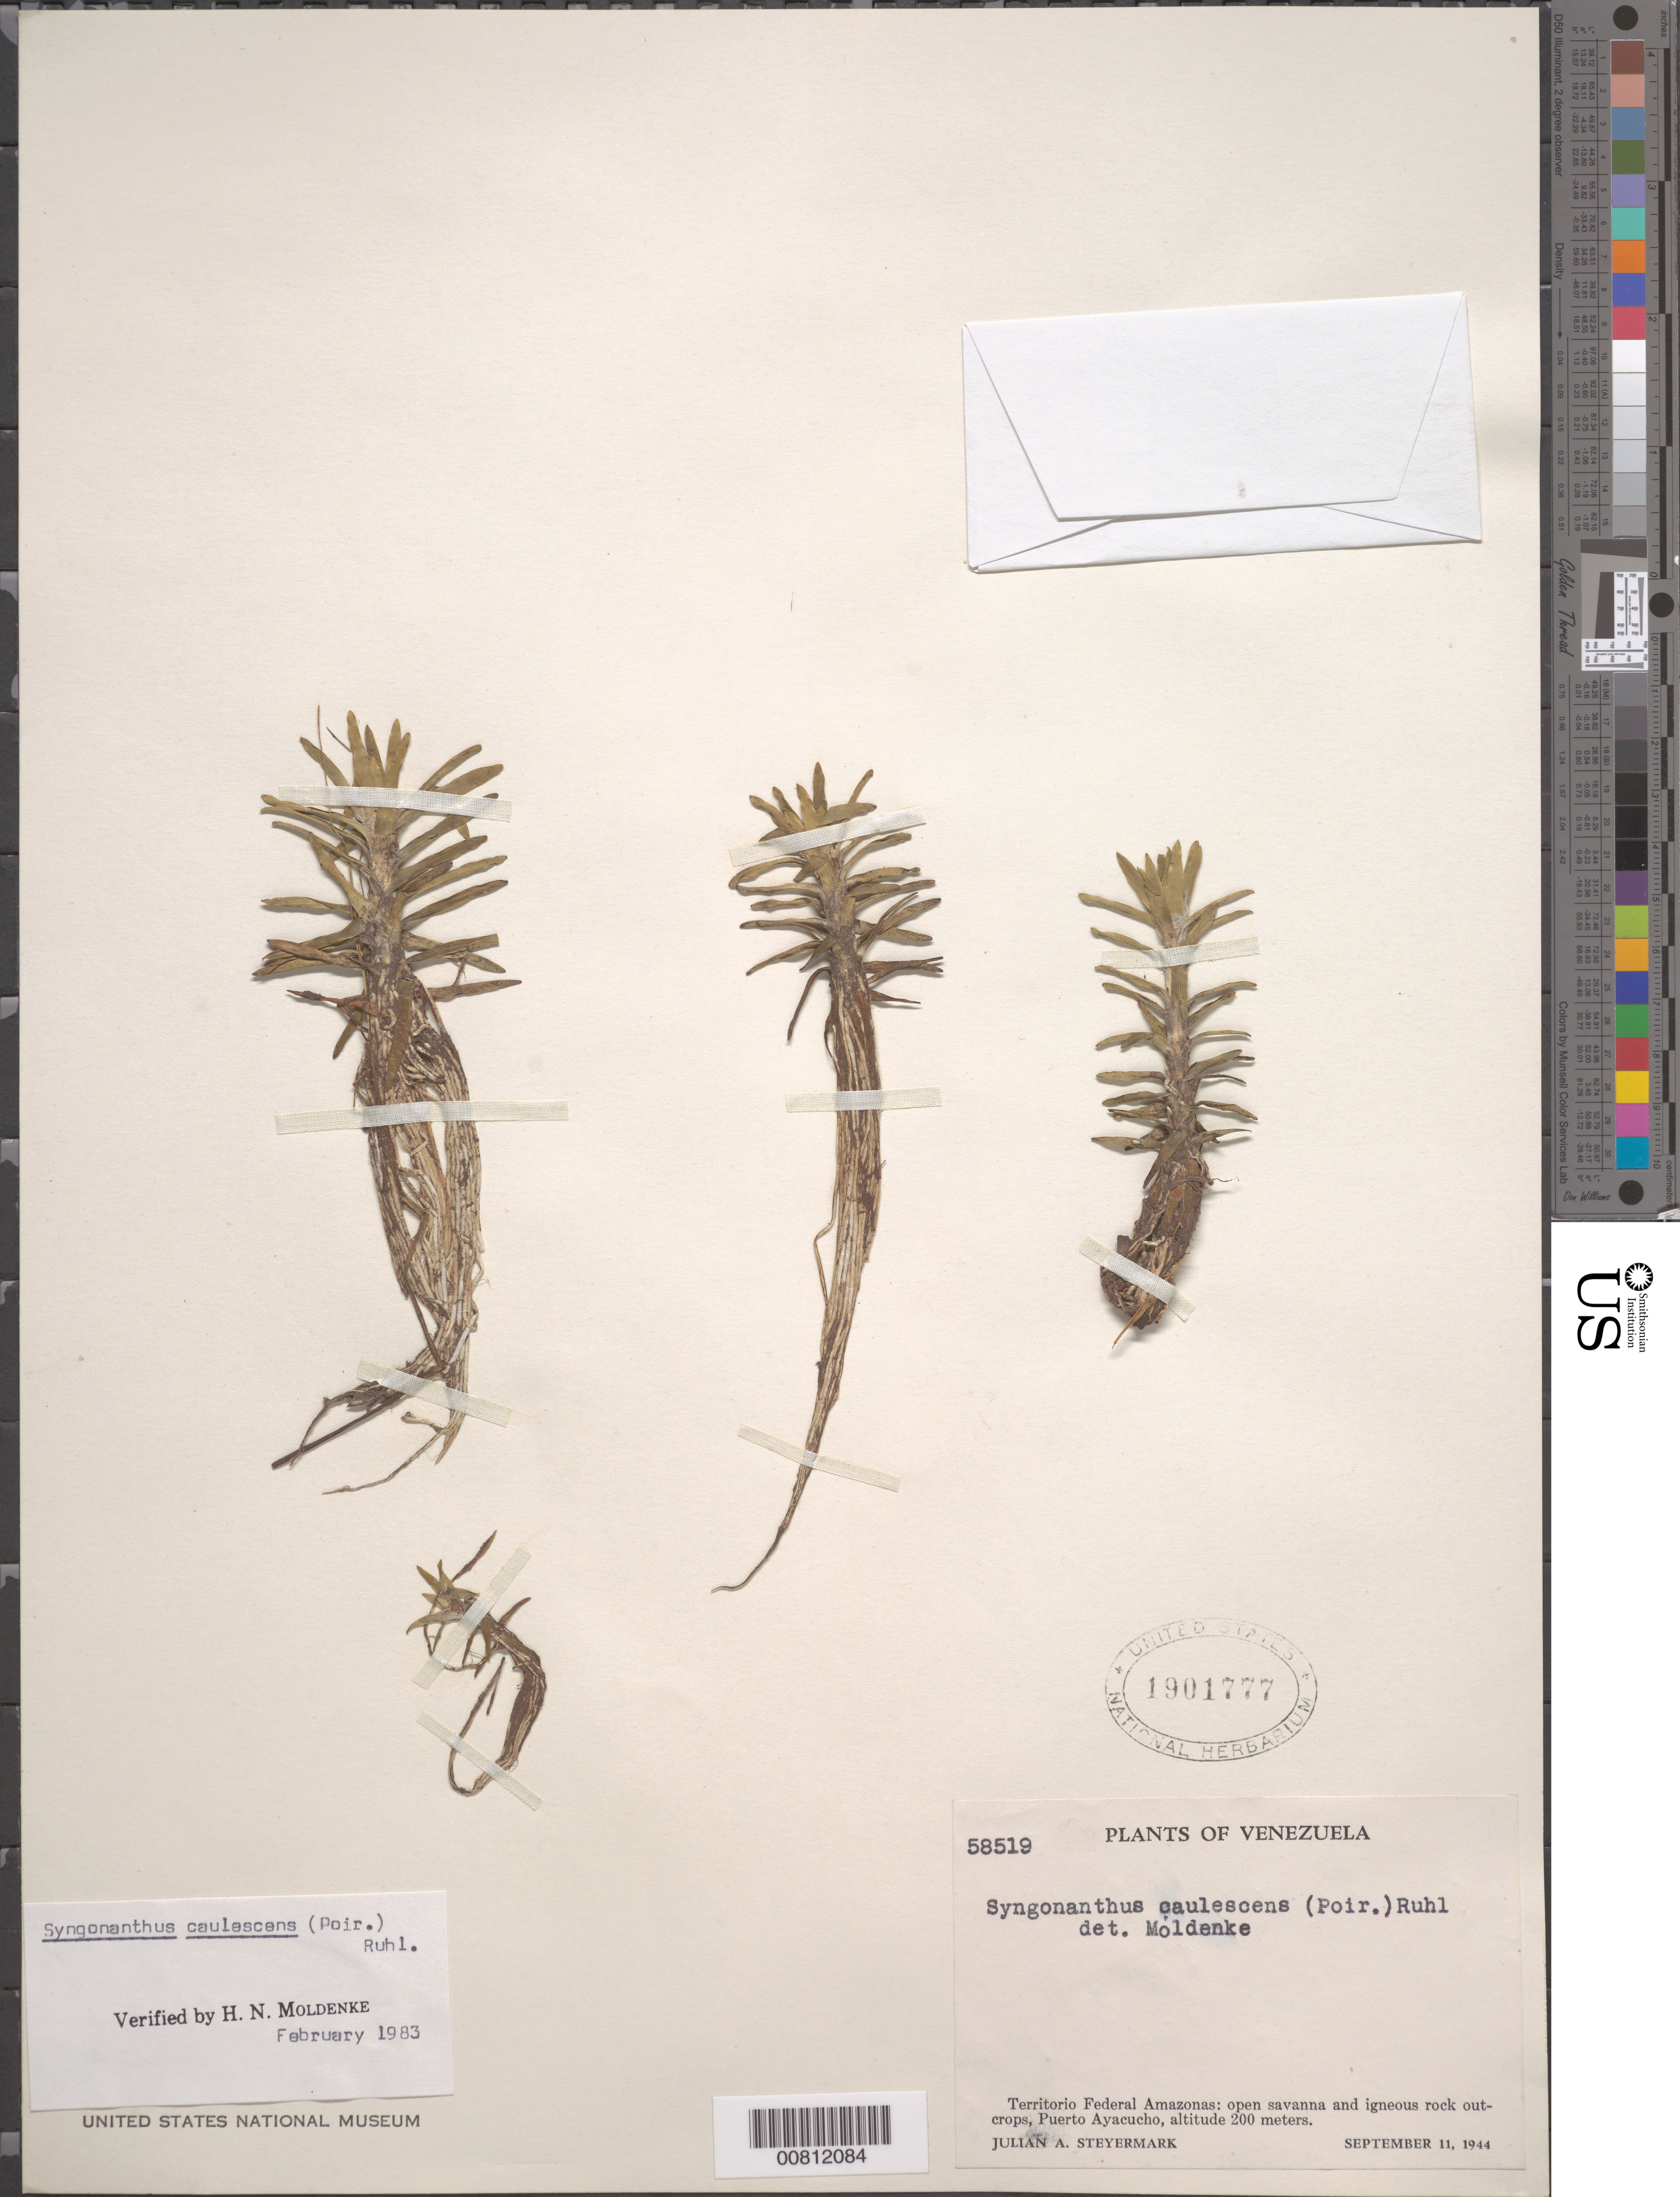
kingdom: Plantae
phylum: Tracheophyta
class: Liliopsida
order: Poales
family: Eriocaulaceae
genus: Syngonanthus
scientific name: Syngonanthus caulescens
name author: (Poir.) Ruhland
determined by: Moldenke, H. N.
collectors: J. Steyermark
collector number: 58519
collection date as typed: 11-Sep-44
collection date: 1944-09-11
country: Venezuela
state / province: Amazonas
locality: Puerto Ayacucho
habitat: Open savanna and igneous rock outcrops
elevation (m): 200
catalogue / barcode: US 1901777